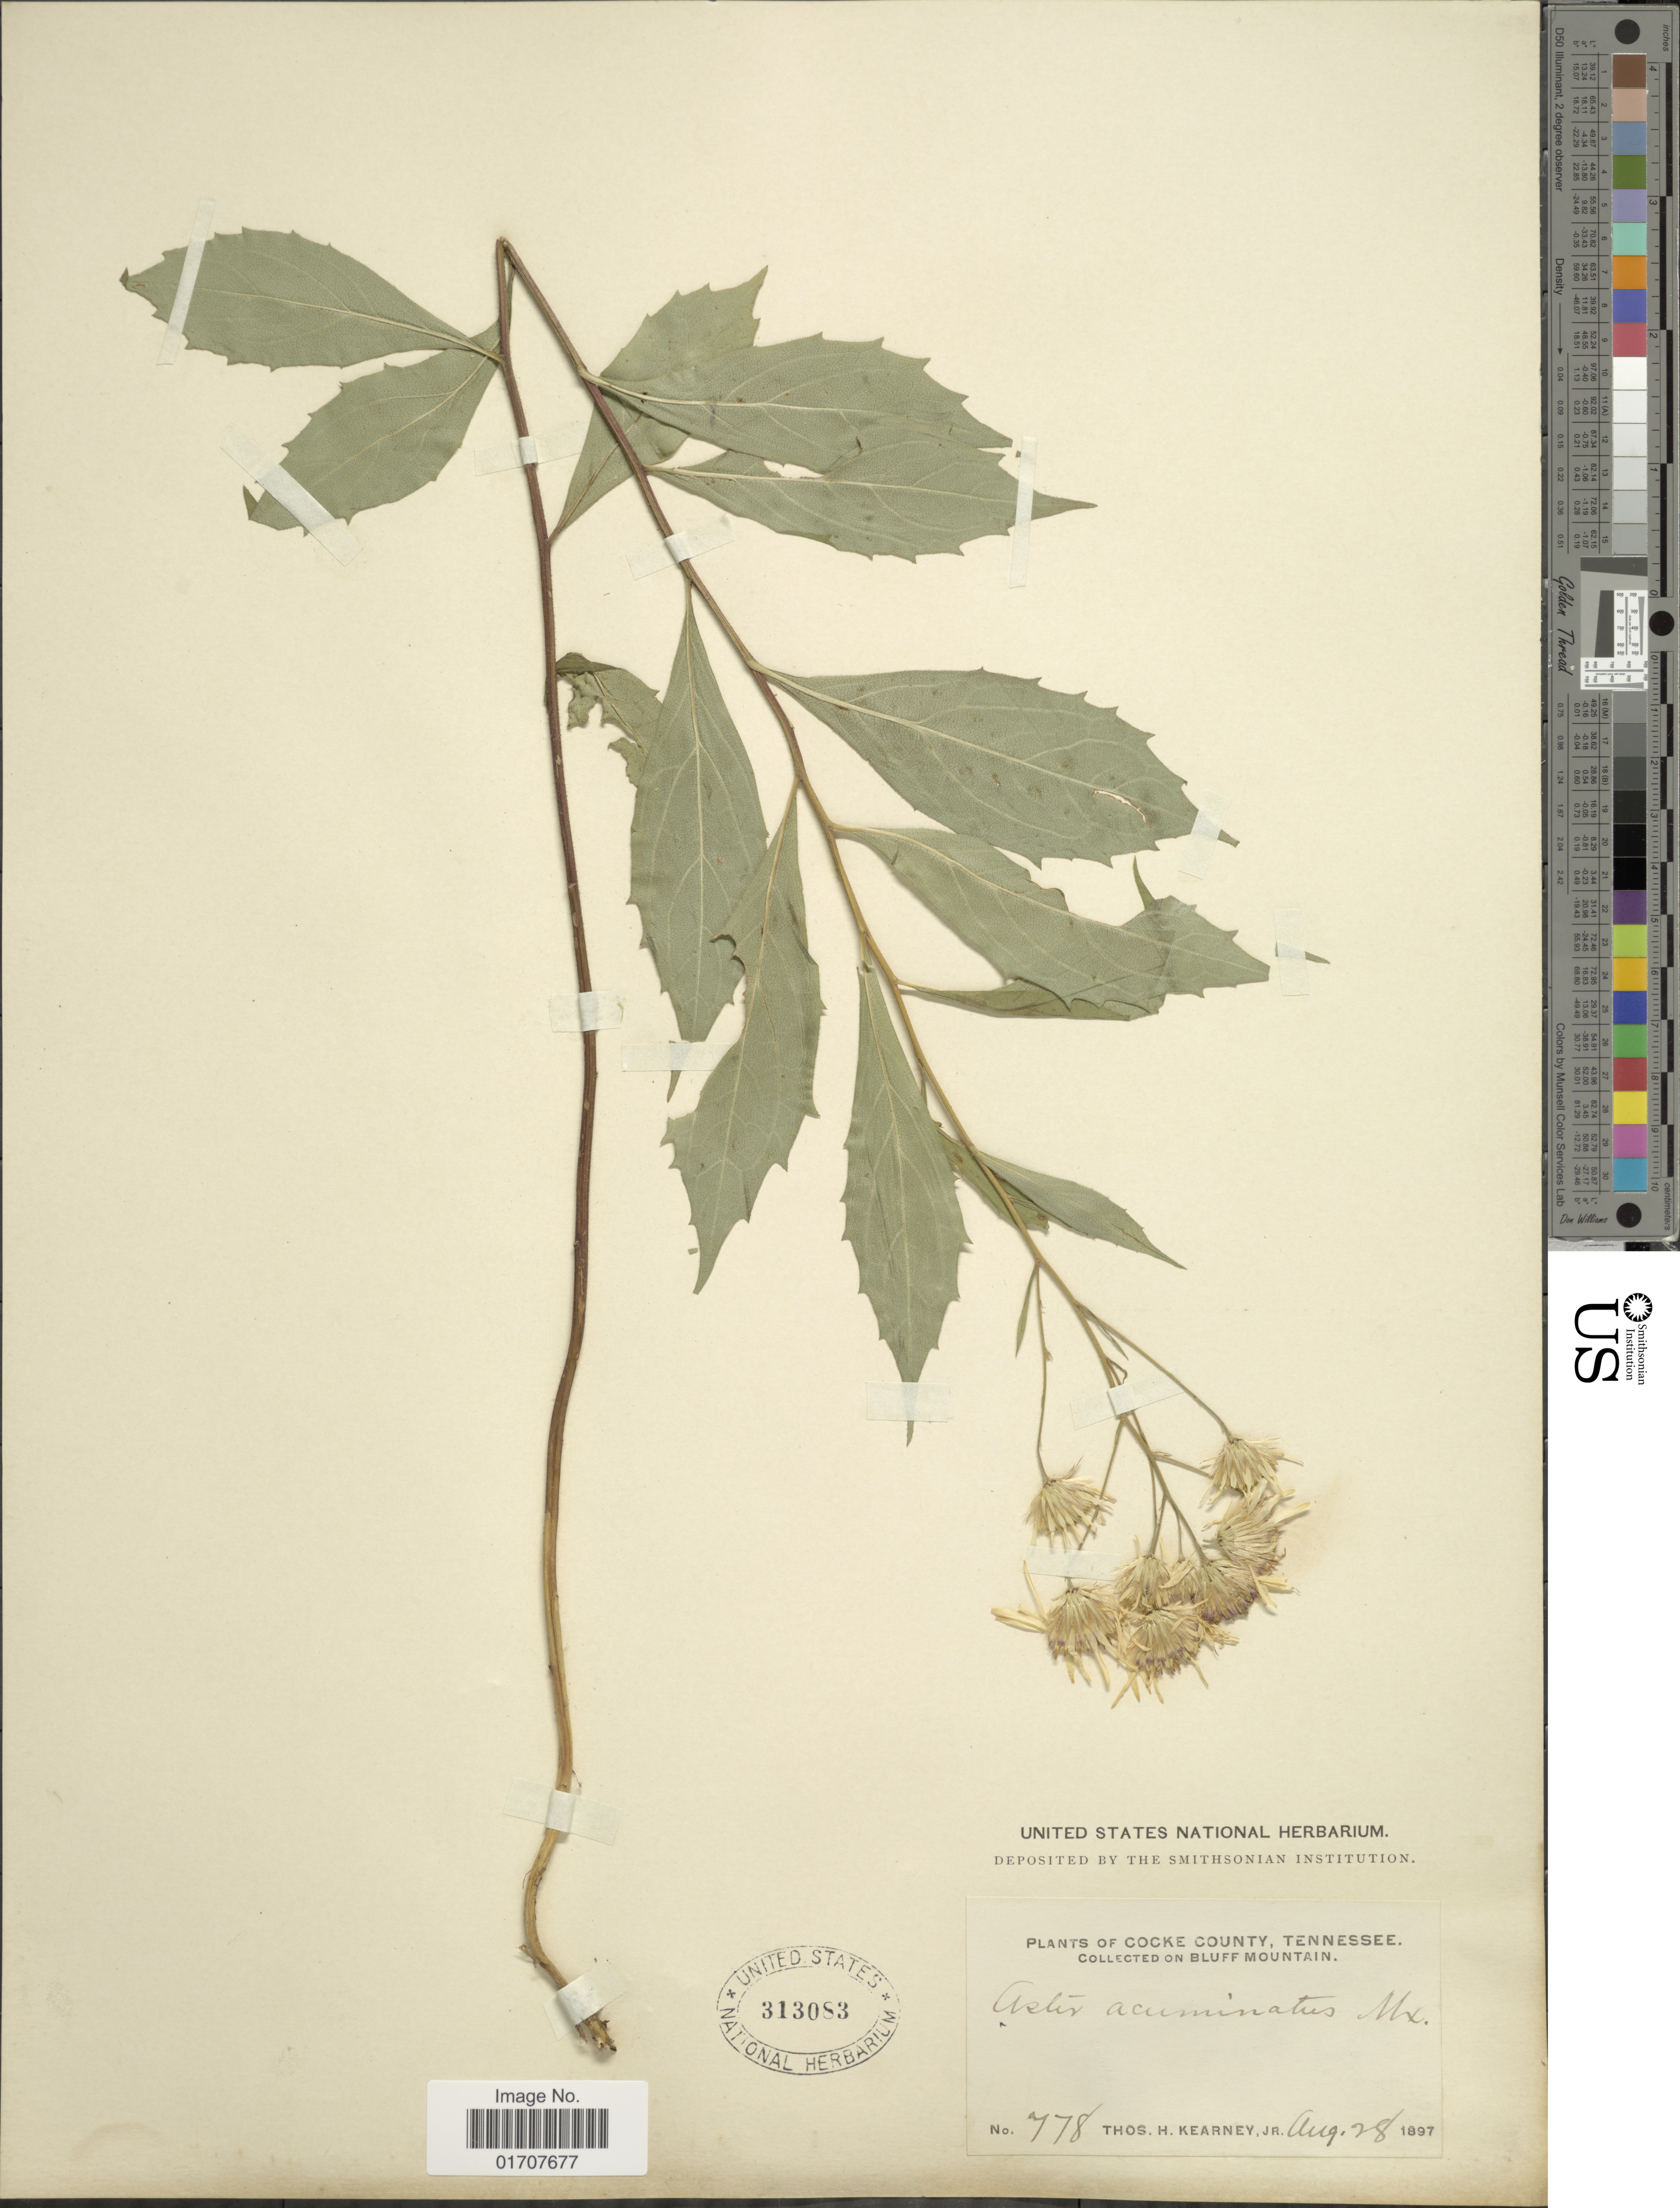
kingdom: Plantae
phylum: Tracheophyta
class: Magnoliopsida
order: Asterales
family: Asteraceae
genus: Oclemena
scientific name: Oclemena acuminata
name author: (Michx.) Greene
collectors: T. H. Kearney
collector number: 778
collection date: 1897-08-28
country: United States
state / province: Tennessee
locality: Cocke County, Bluff Mountain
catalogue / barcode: US 313083